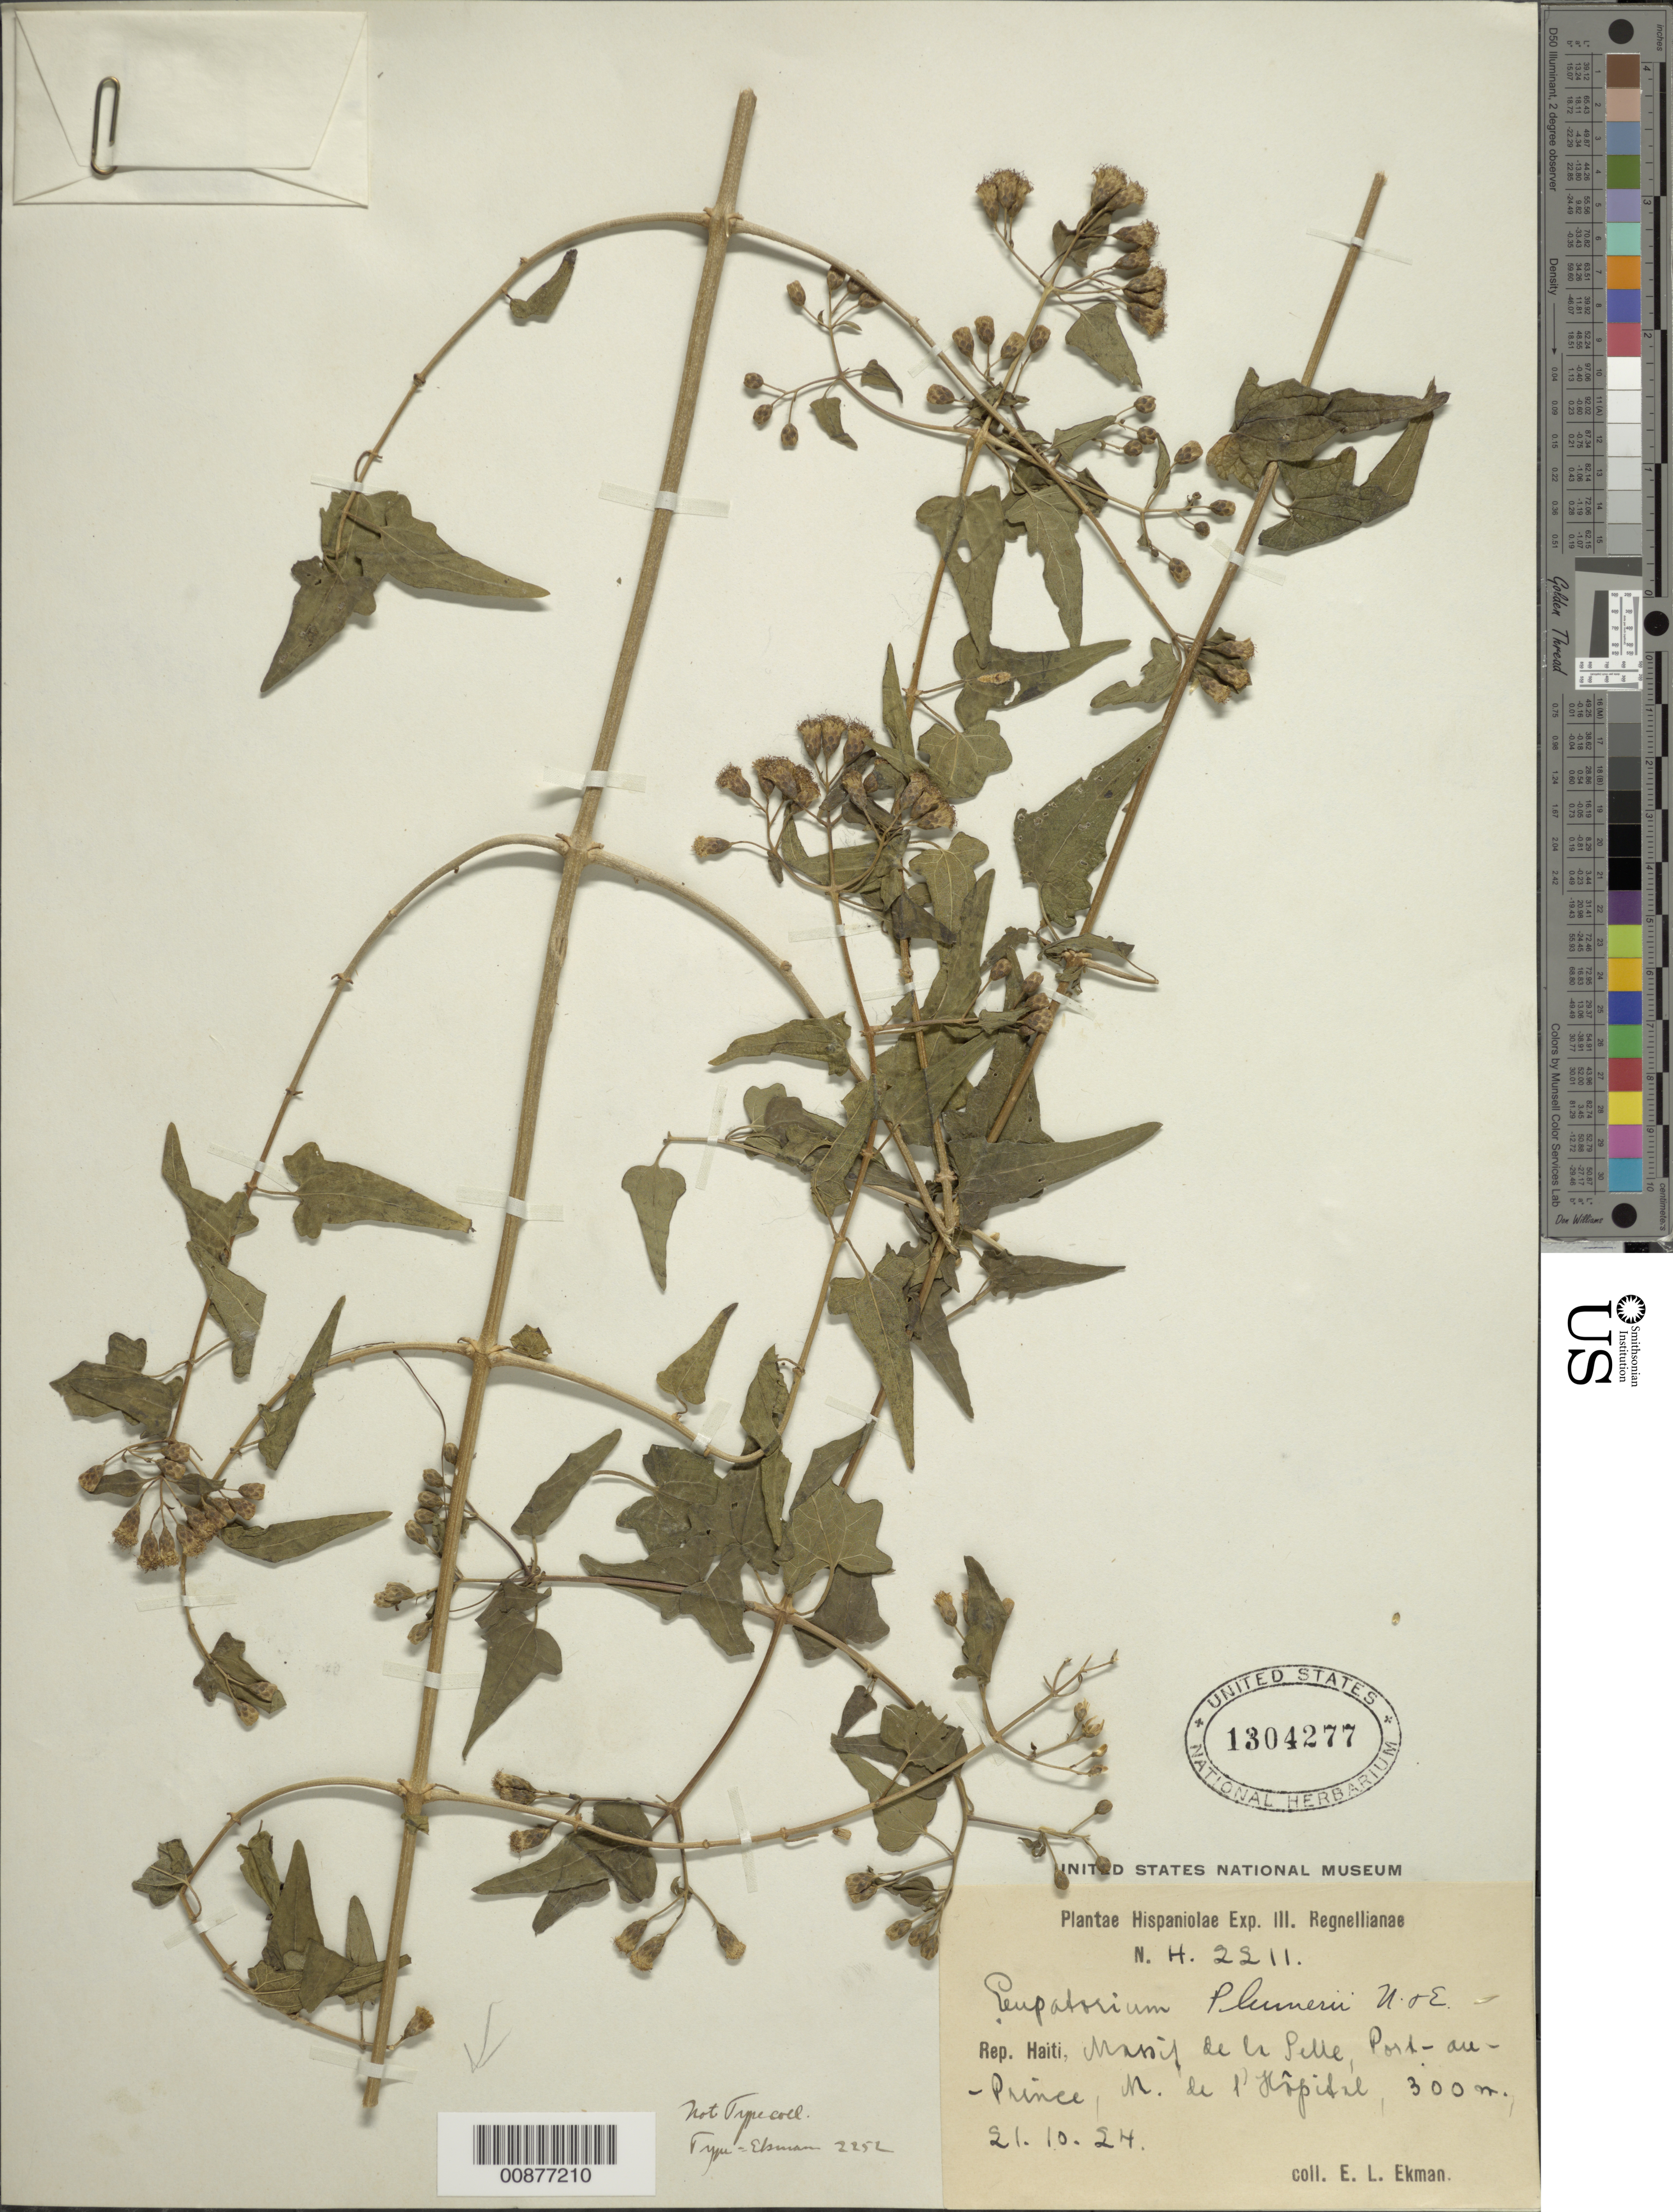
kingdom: Plantae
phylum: Tracheophyta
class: Magnoliopsida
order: Asterales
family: Asteraceae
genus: Osmiopsis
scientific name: Osmiopsis plumerii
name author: (Urb. & Ekman) R.M. King & H. Rob.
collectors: E. L. Ekman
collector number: H 2211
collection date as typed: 21 Oct 1924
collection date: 1924-10-21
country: Haiti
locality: Massif de la Pelle, Port-au-Prince, M. de l'Hôpital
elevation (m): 300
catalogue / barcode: US 1304277